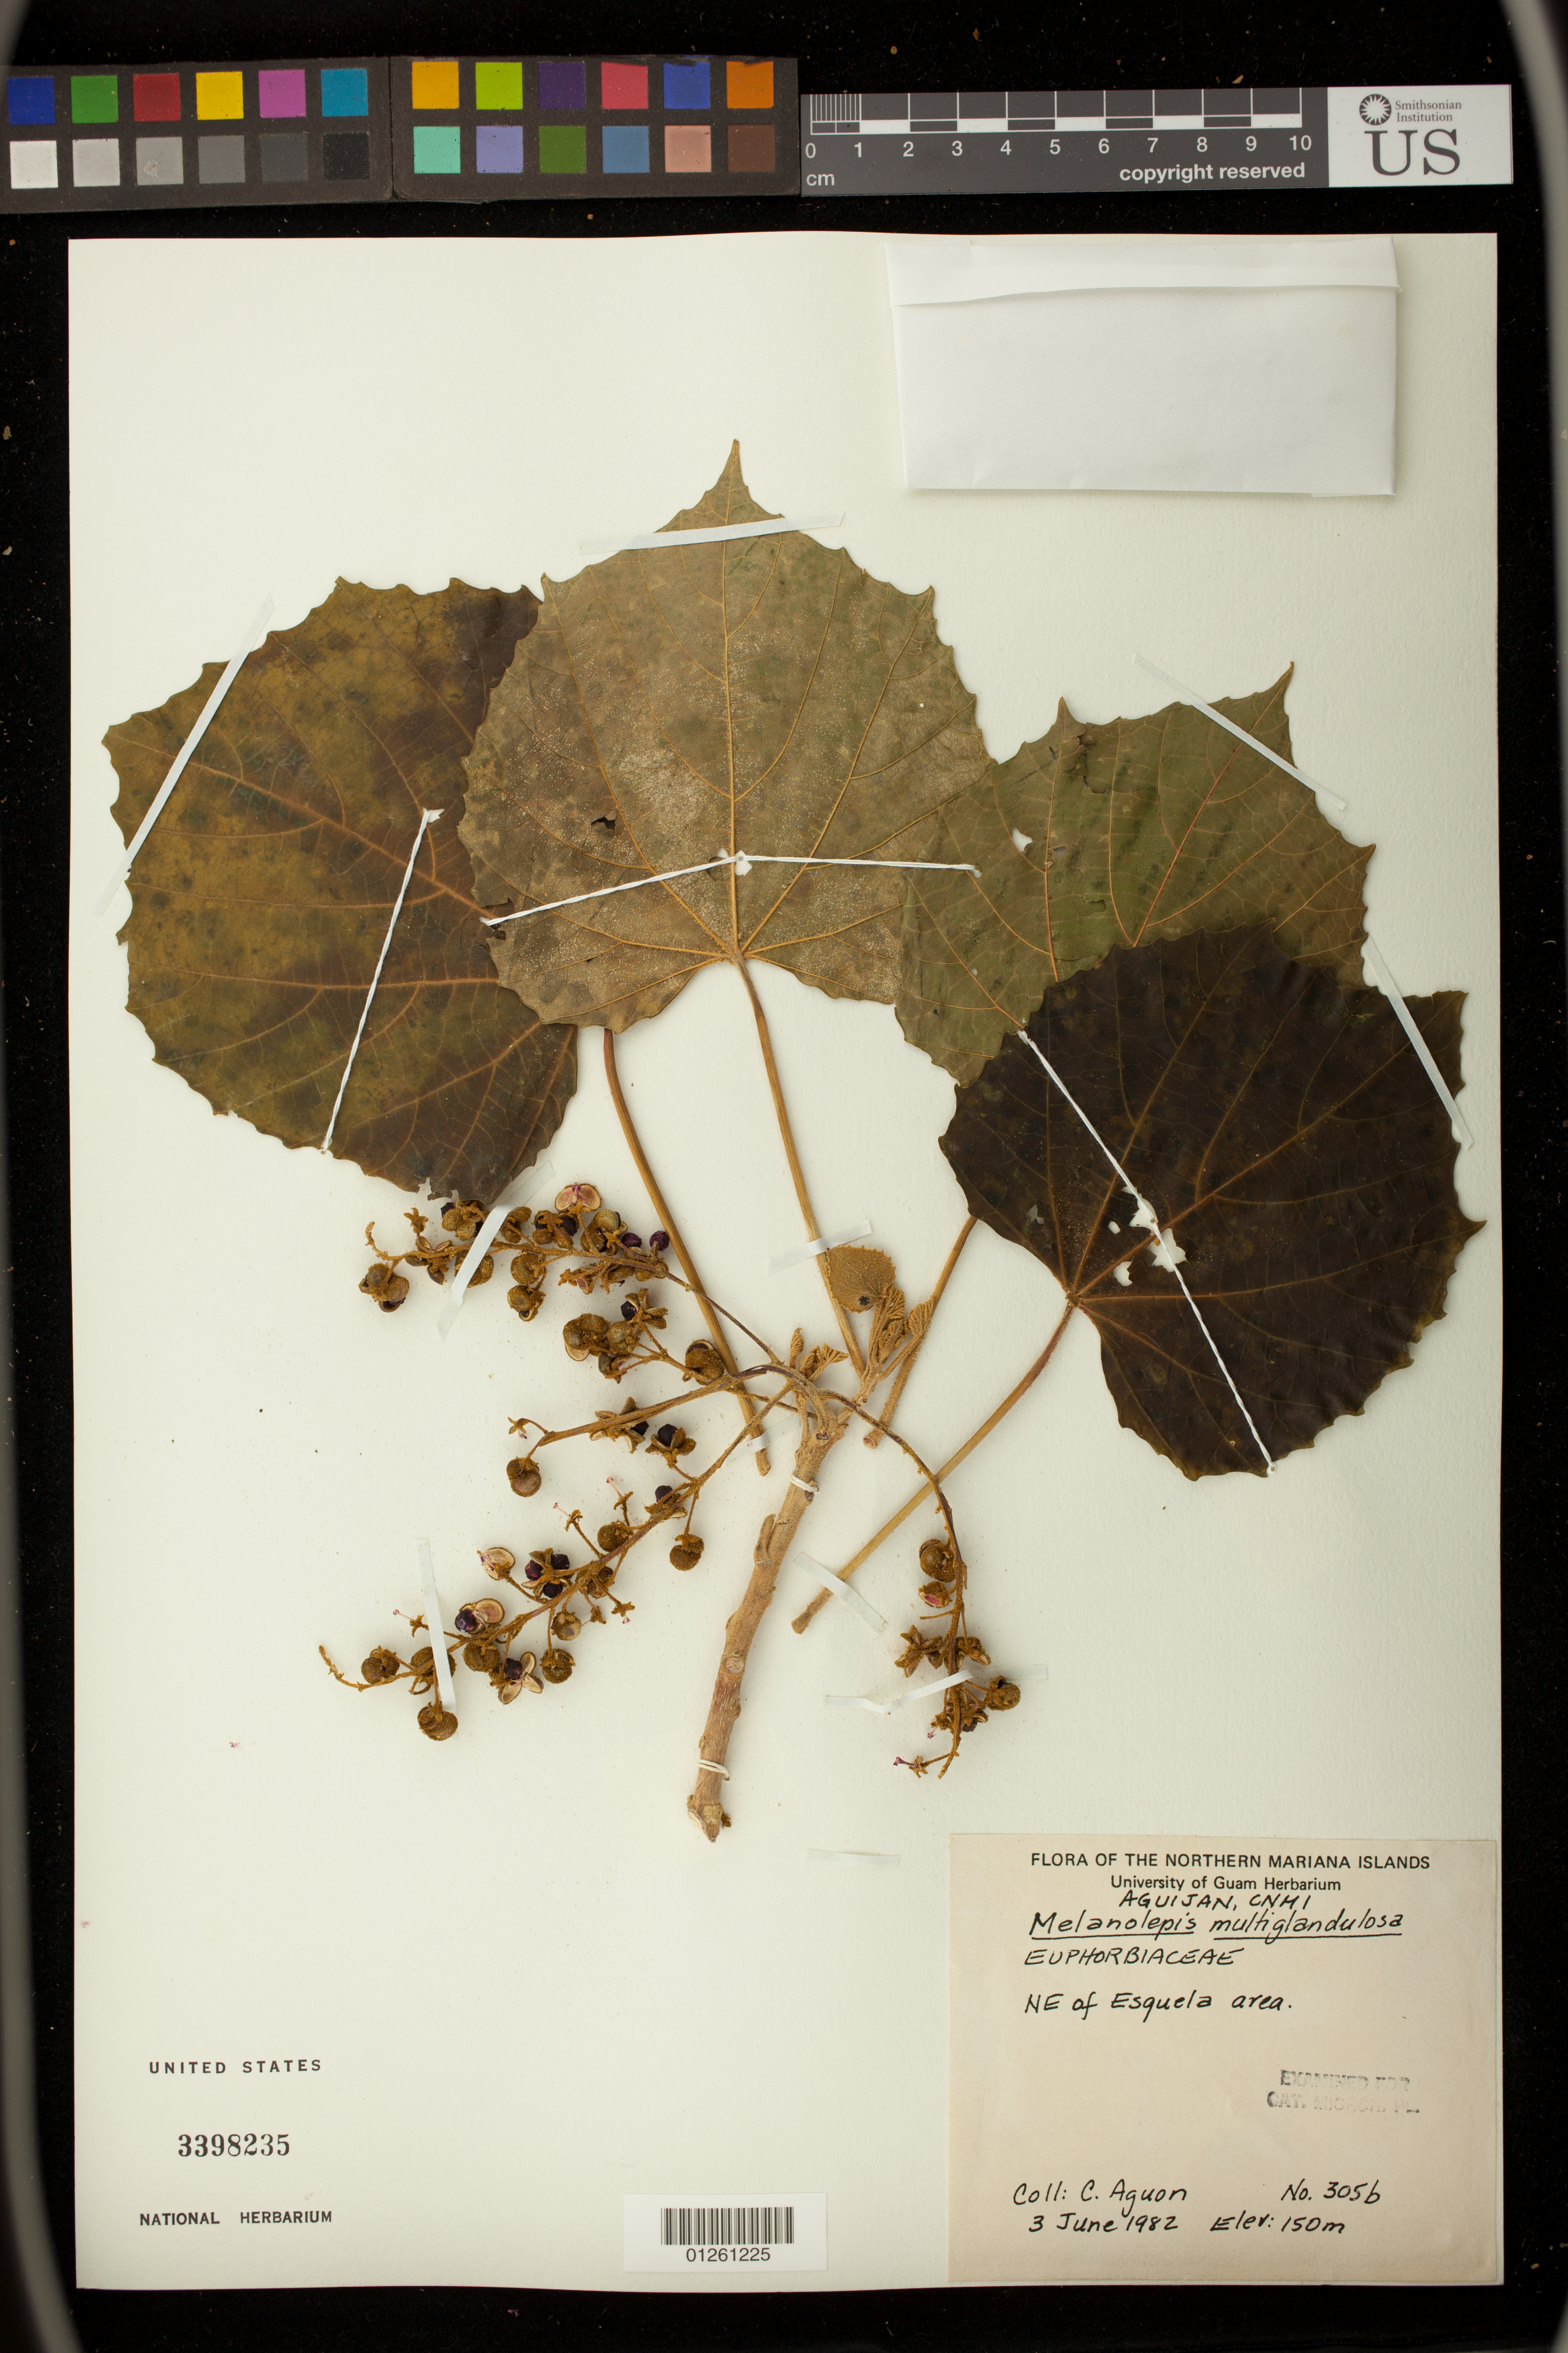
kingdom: Plantae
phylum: Tracheophyta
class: Magnoliopsida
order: Malpighiales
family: Euphorbiaceae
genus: Melanolepis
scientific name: Melanolepis multiglandulosa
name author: (Reinw. ex Blume) Rchb. f. & Zoll.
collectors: C. Aguon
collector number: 305b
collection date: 1982-06-03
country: Northern Mariana Islands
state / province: Tinian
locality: Aguijan, CNM1, NE of Esquela area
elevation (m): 150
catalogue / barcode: US 3398235